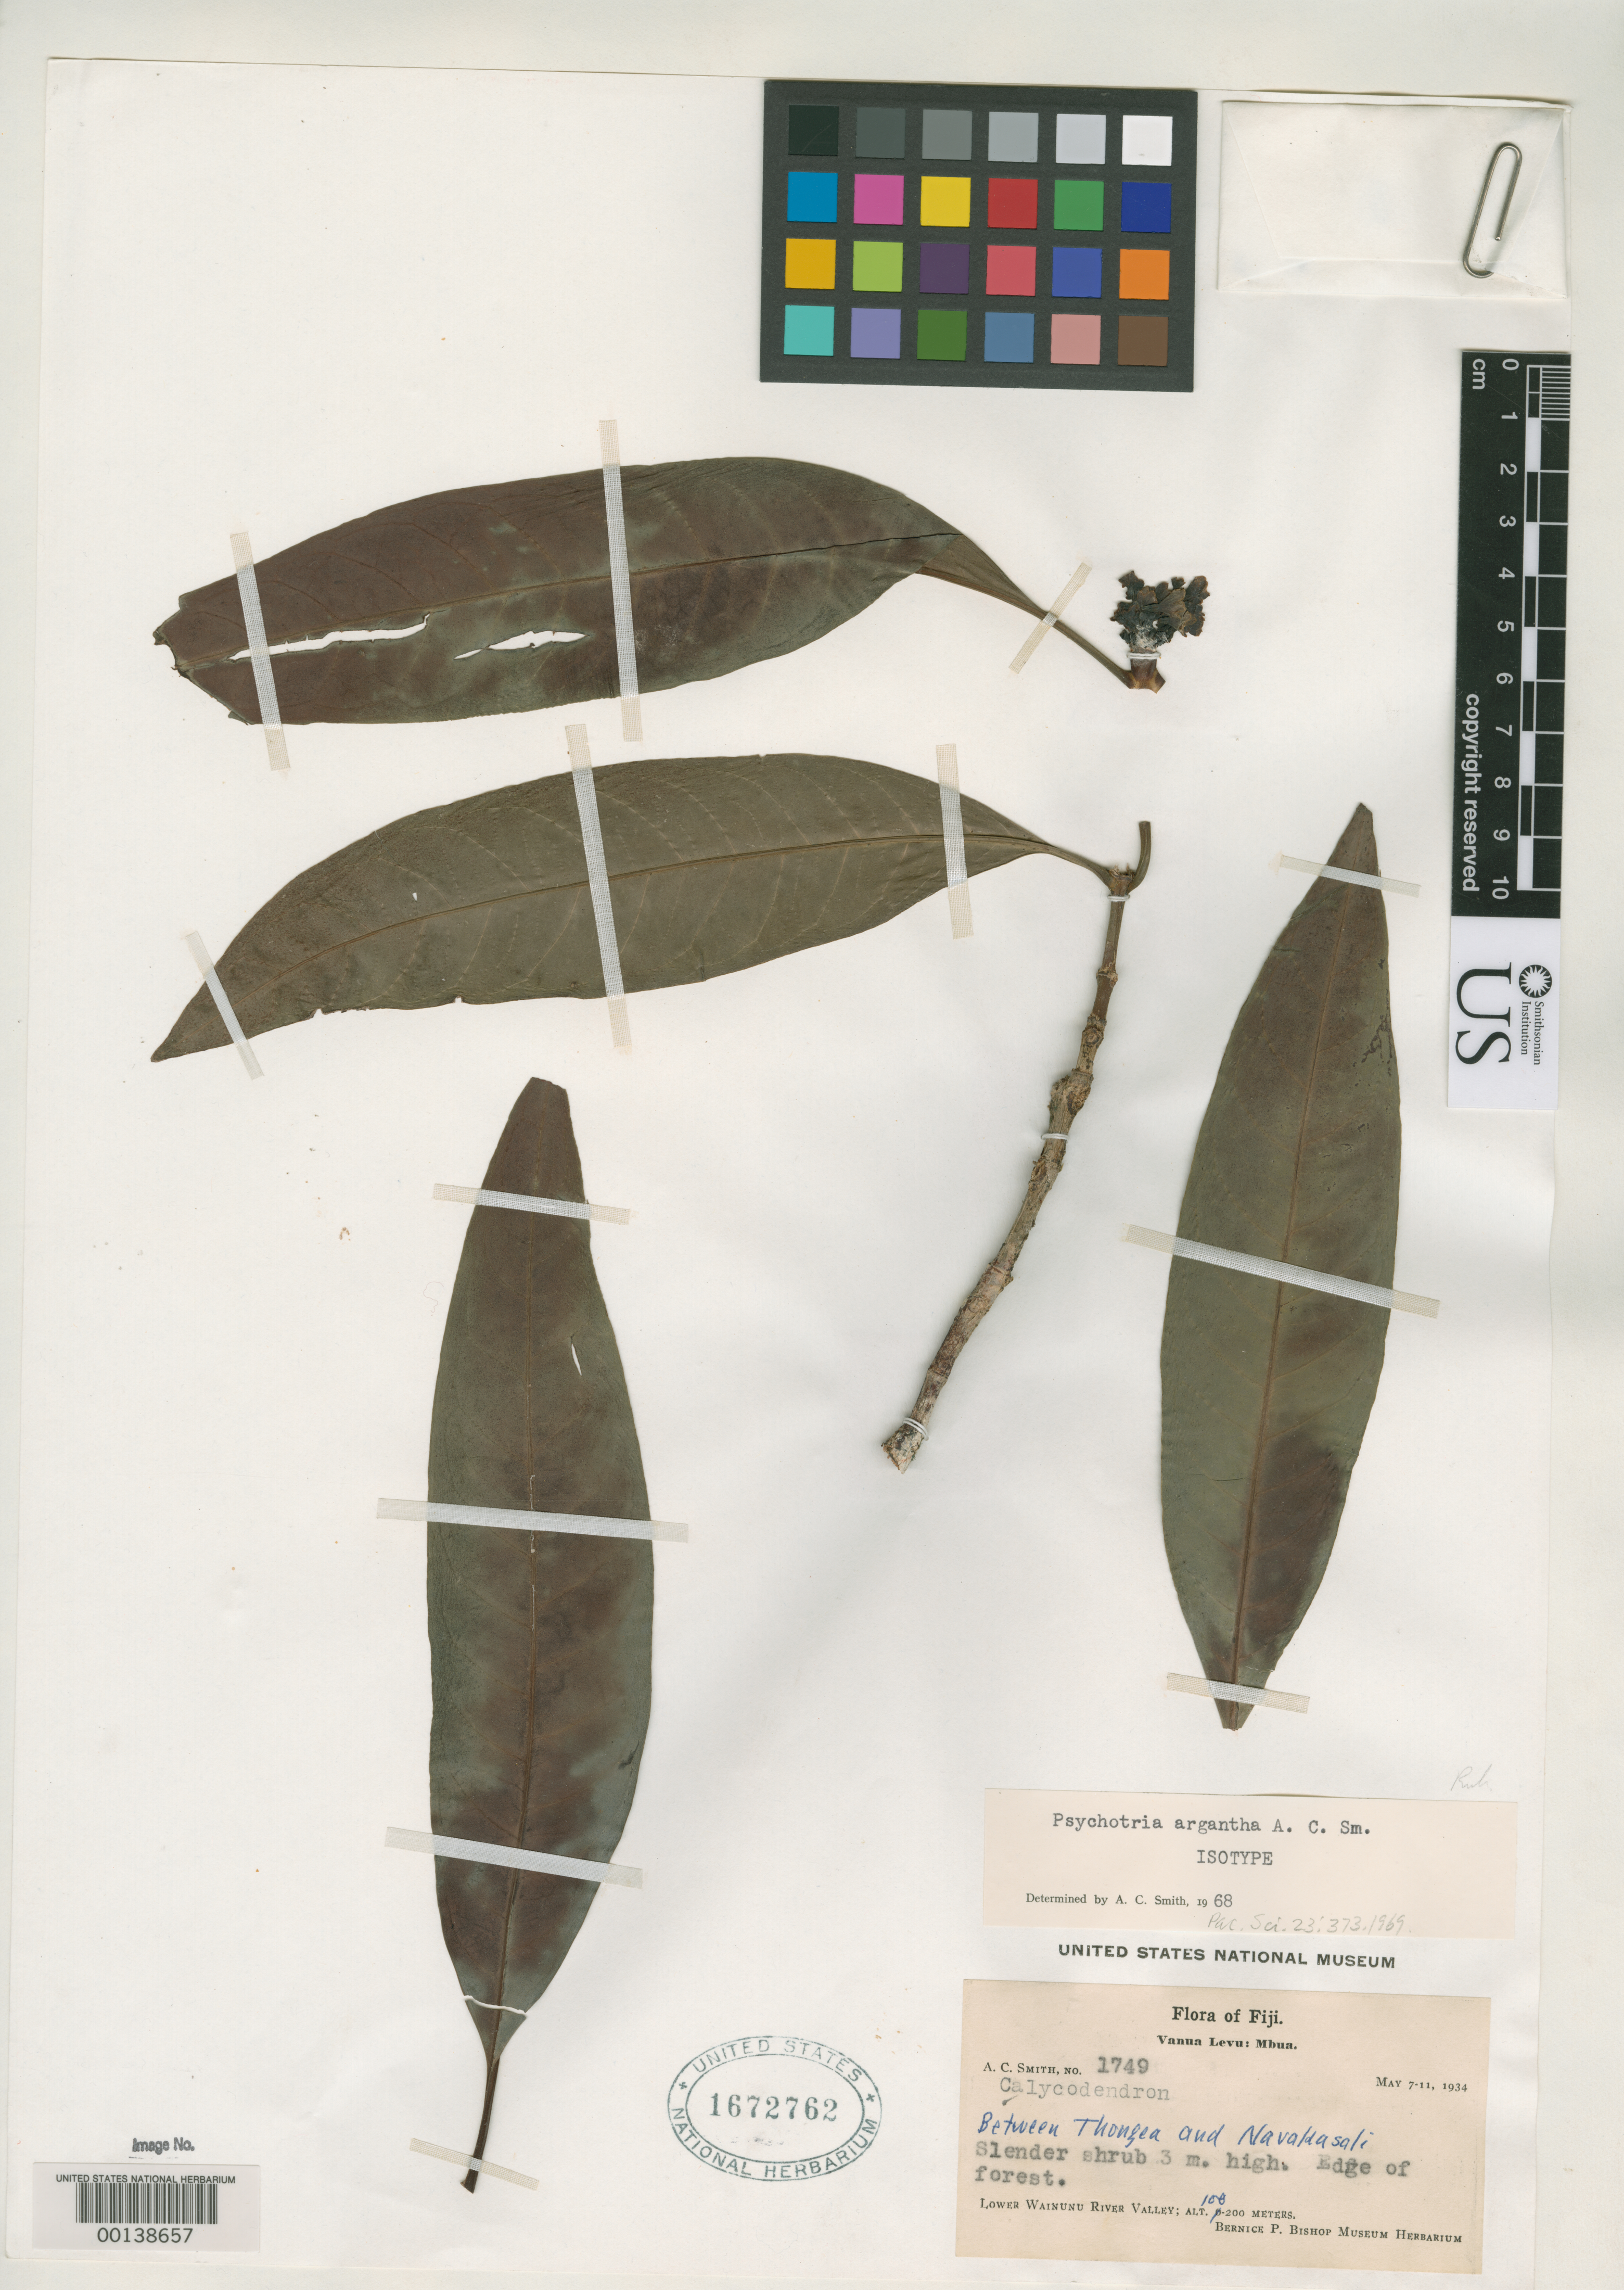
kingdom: Plantae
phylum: Tracheophyta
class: Magnoliopsida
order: Gentianales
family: Rubiaceae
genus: Psychotria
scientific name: Psychotria argantha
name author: A.C. Sm.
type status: Isotype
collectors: A. C. Smith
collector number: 1749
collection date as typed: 07 May 1934 to 11 May 1934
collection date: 1934-05-07/1934-05-11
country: Fiji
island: Vanua Levu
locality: Mbua, lower Wainunu River Valley. [Vanua Levu Group]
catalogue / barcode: US 1672762